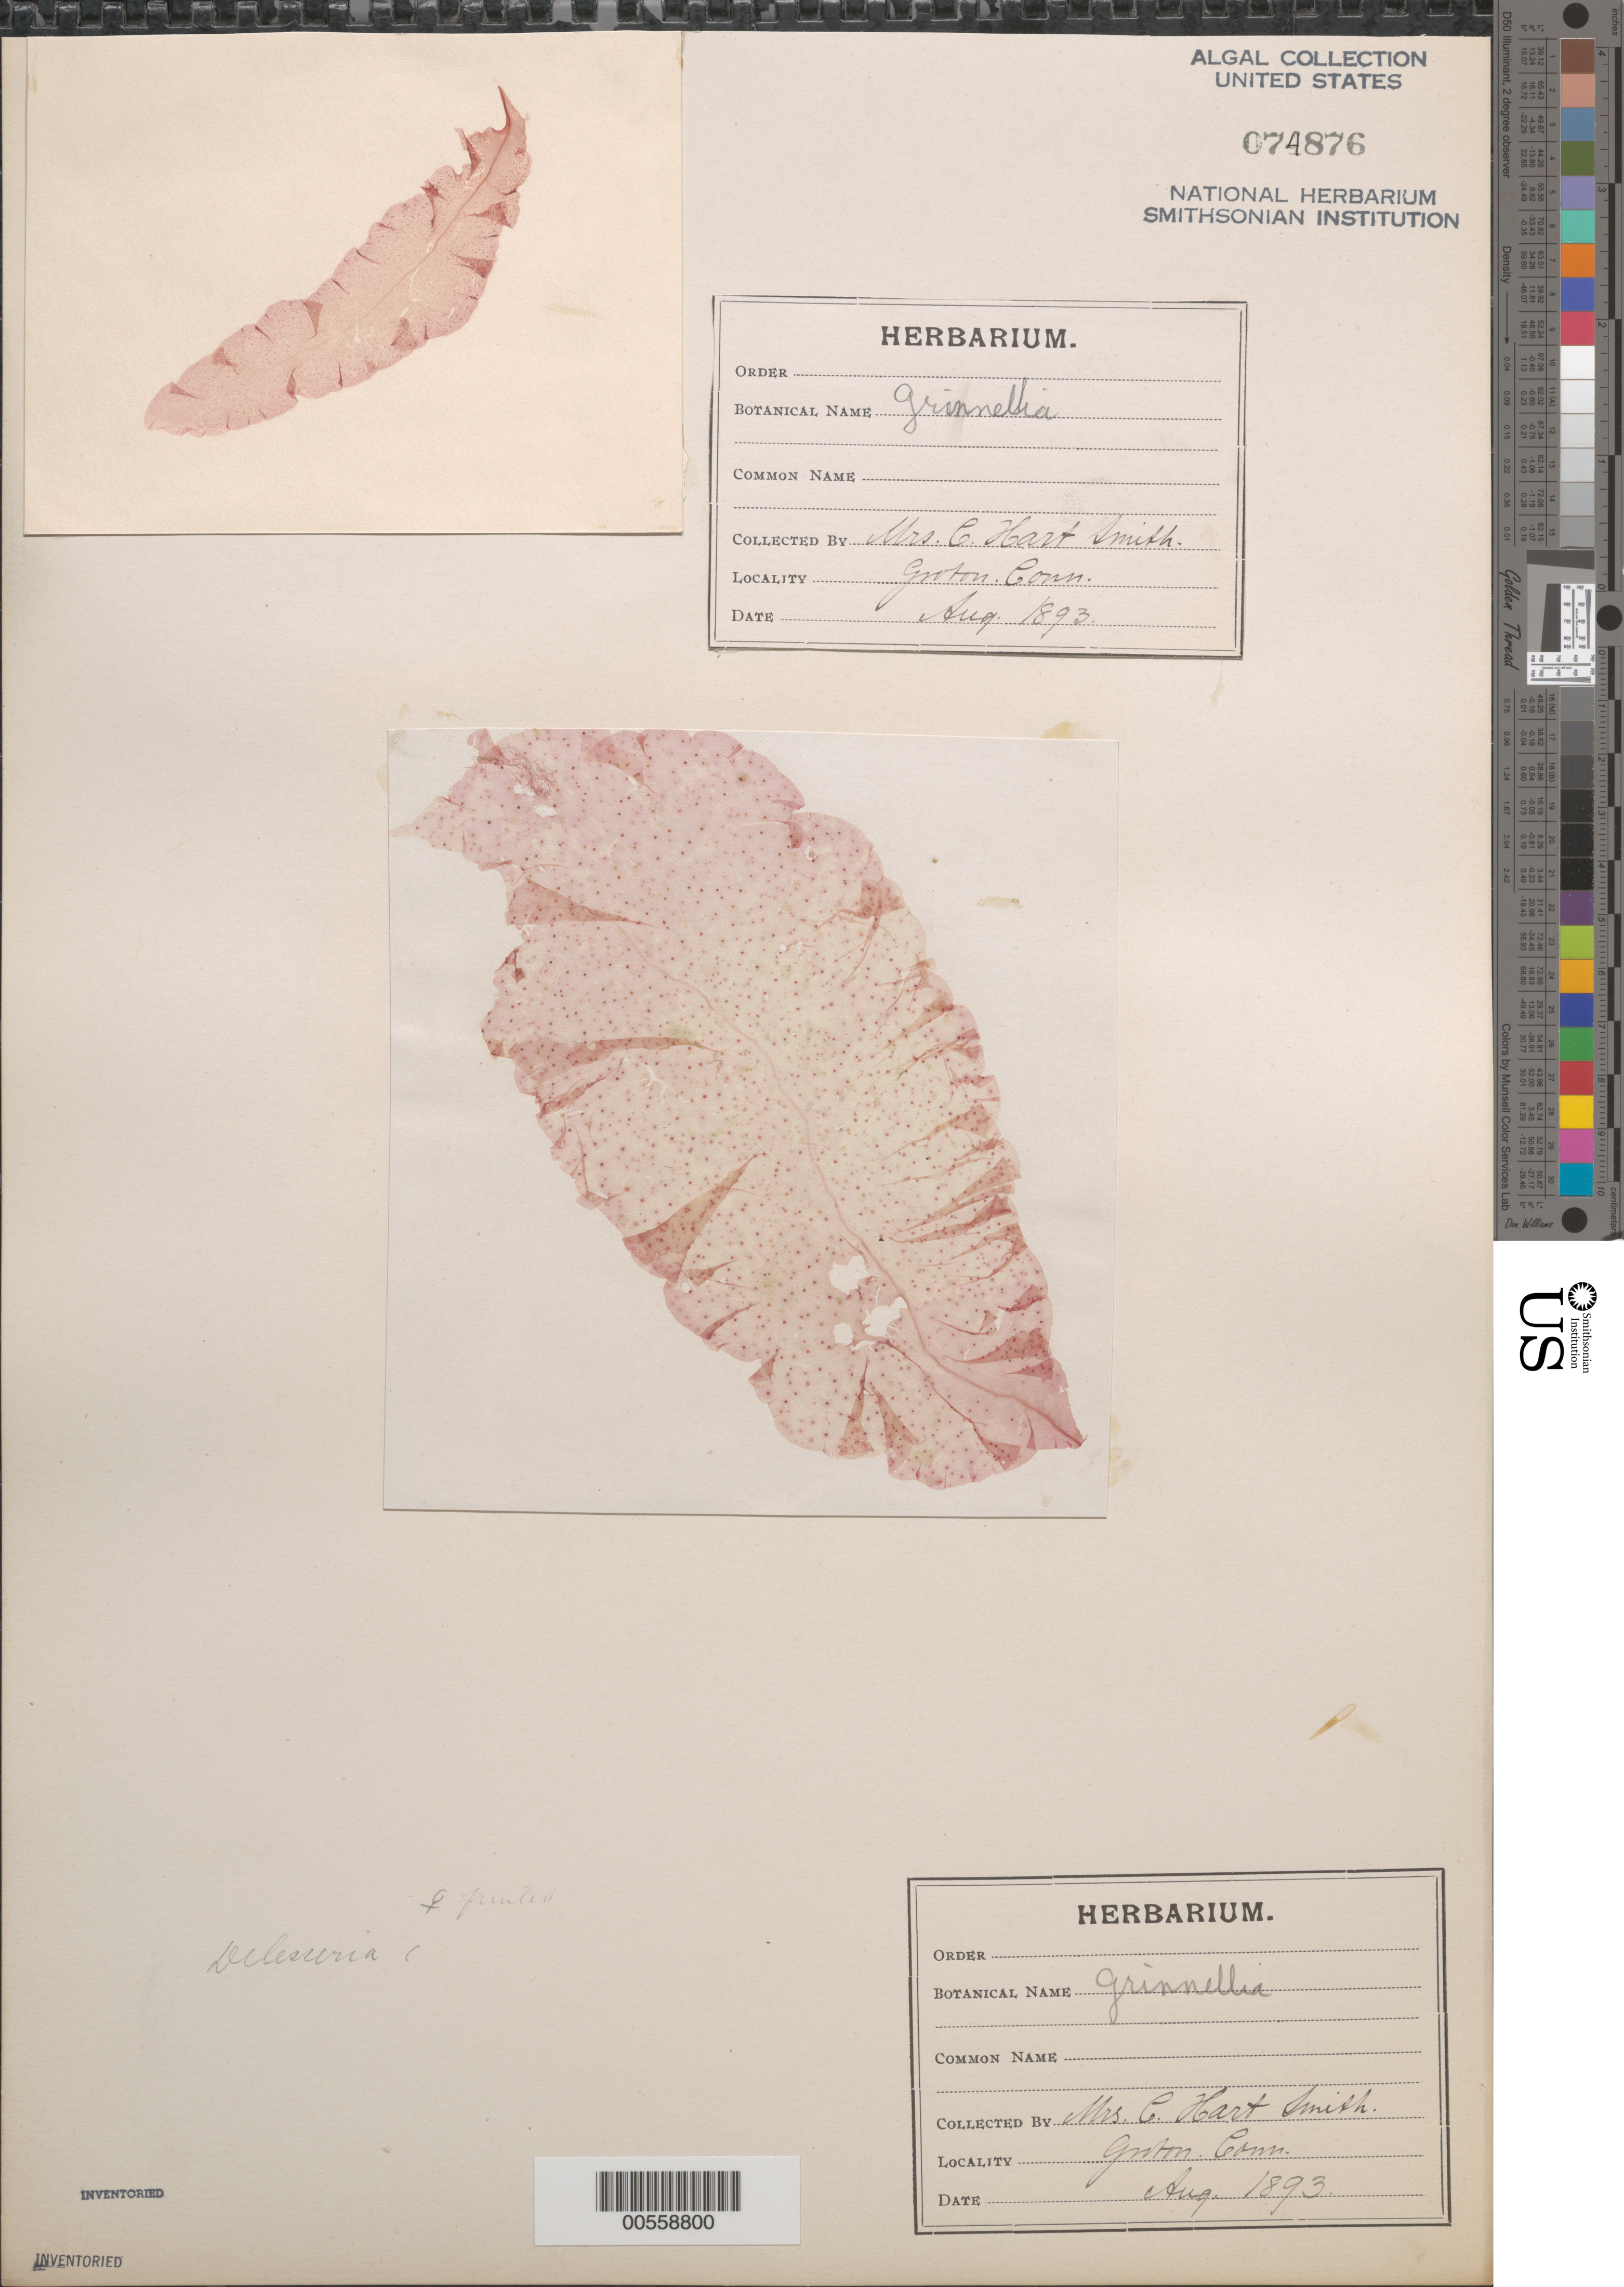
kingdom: Plantae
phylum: Rhodophyta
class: Florideophyceae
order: Ceramiales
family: Delesseriaceae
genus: Grinnellia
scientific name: Grinnellia sp.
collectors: C. H. Smith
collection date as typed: Aug 1893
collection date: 1893-08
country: United States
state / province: Connecticut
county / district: New London County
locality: Groton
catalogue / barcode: US 74876